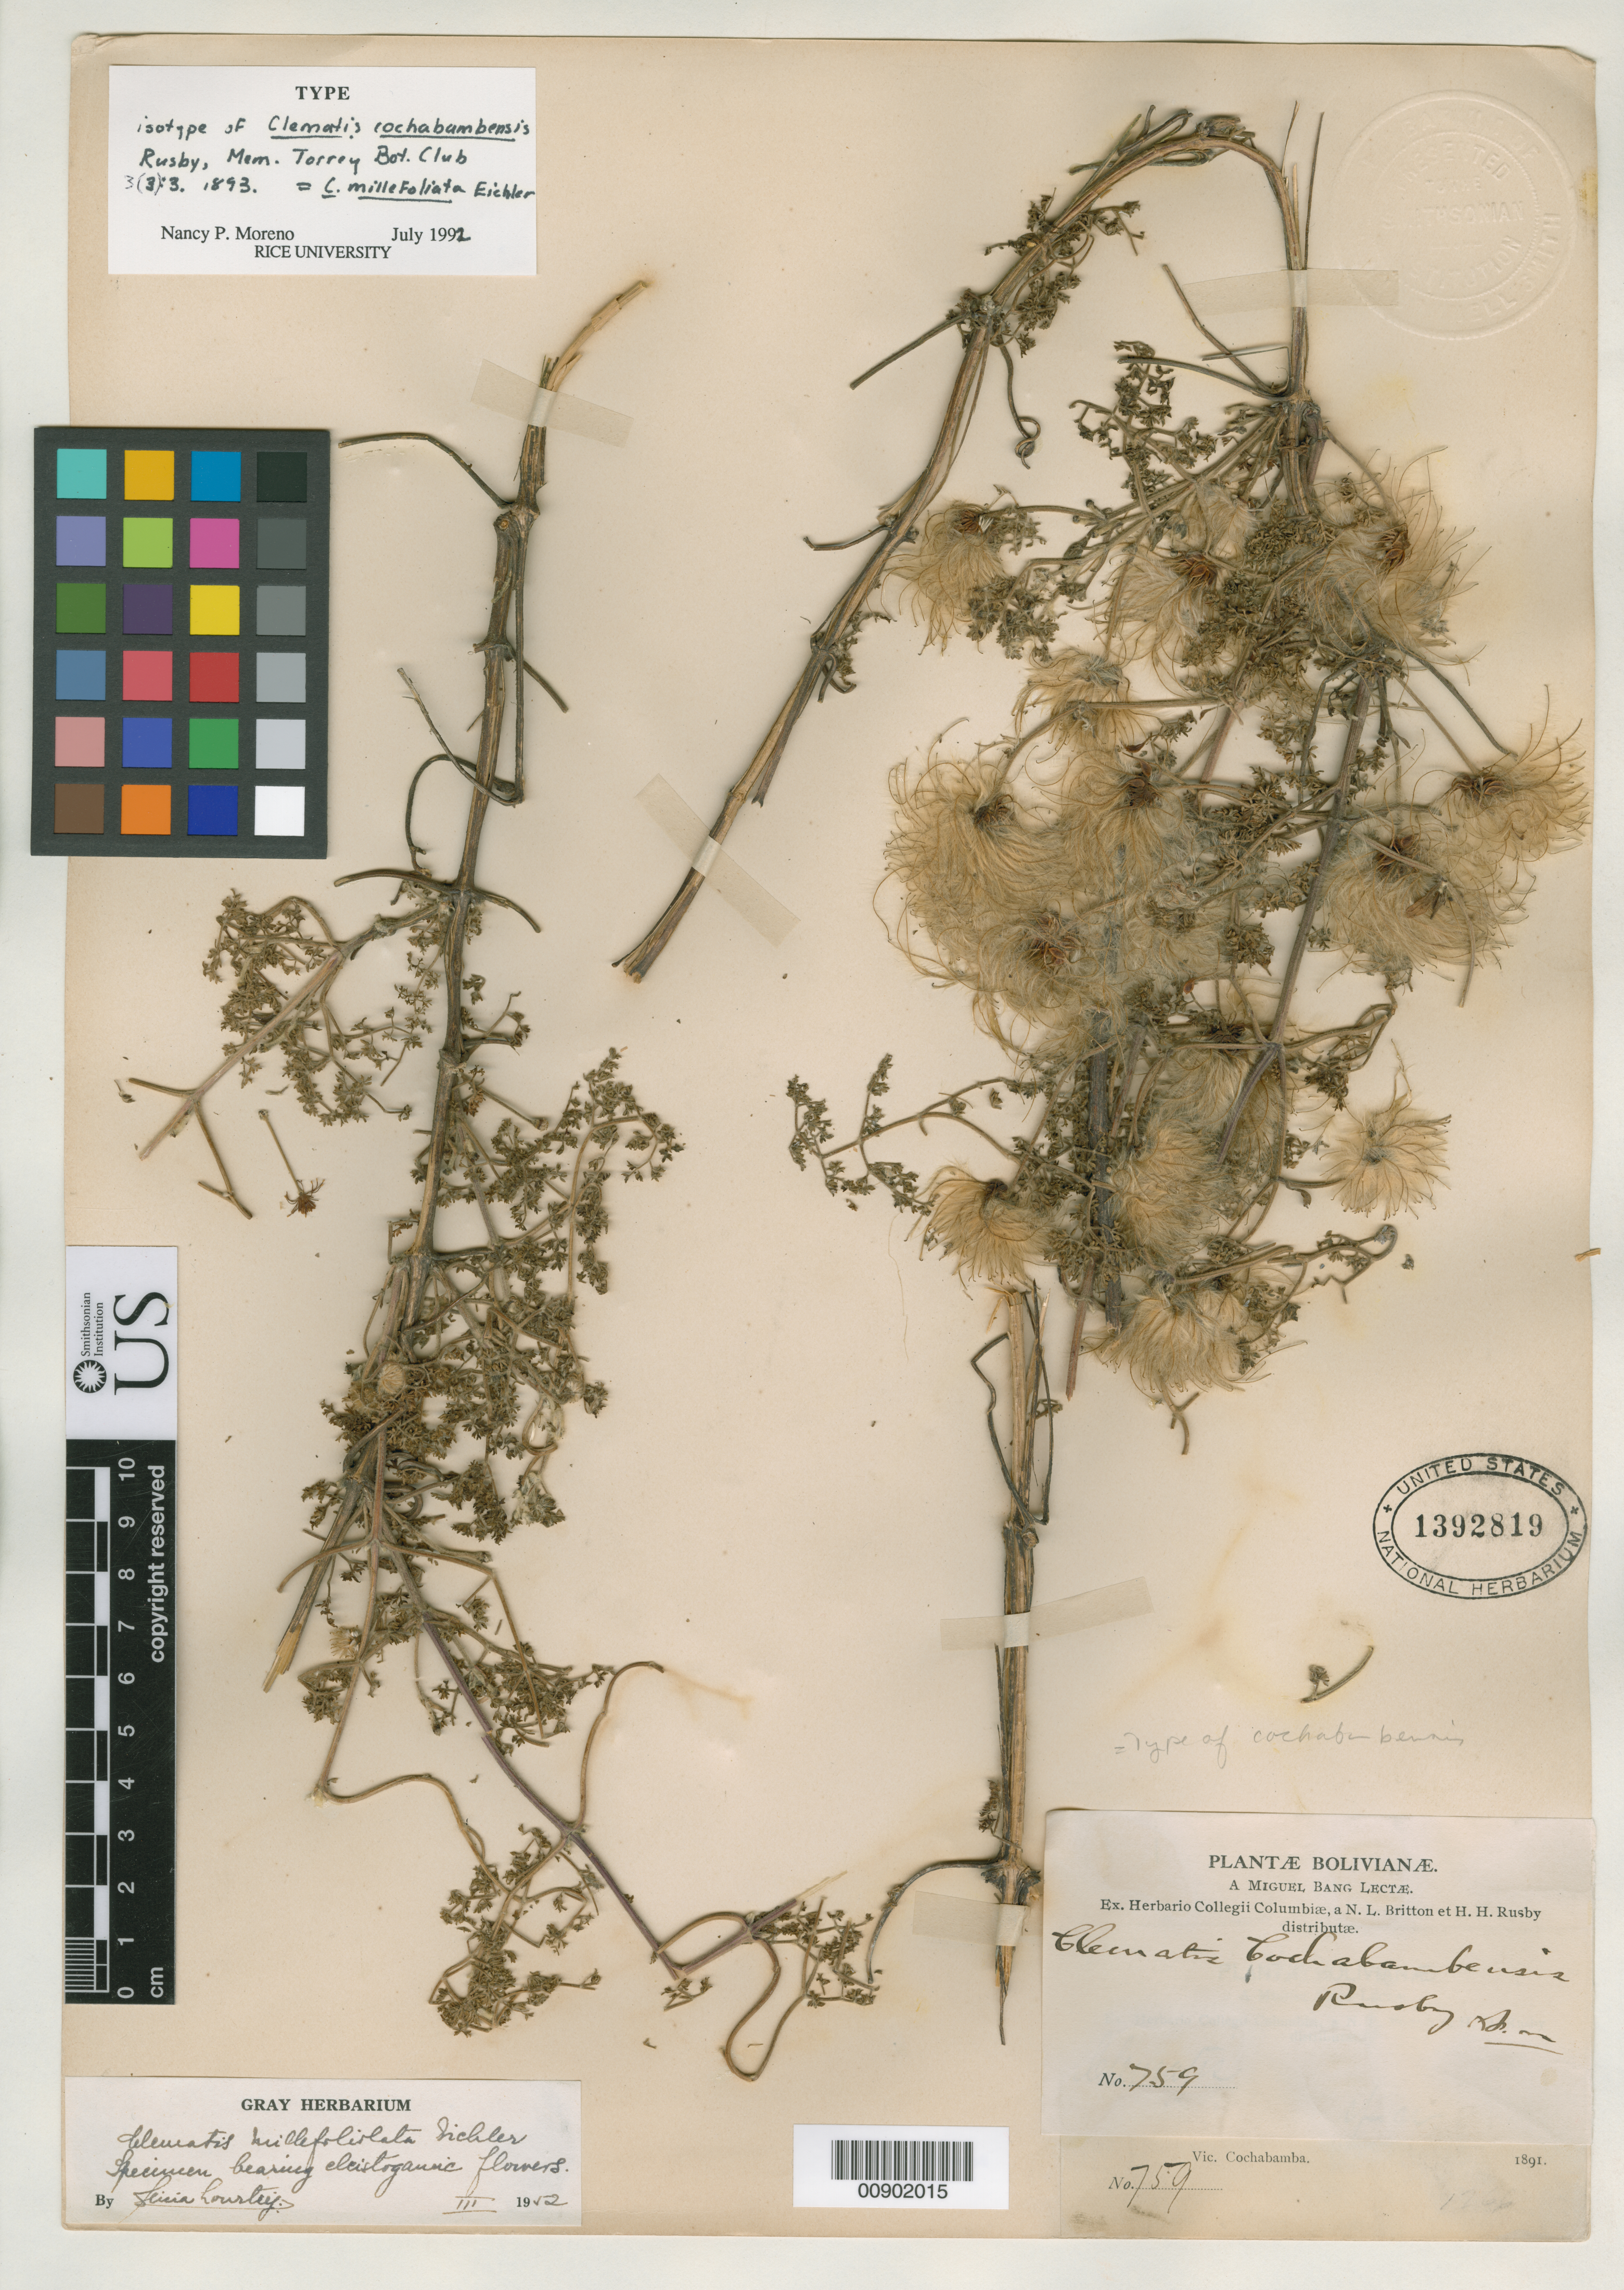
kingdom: Plantae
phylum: Tracheophyta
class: Magnoliopsida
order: Ranunculales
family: Ranunculaceae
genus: Clematis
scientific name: Clematis cochabambensis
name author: Rusby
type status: Isotype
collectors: M. Bang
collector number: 759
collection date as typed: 1891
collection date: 1891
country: Bolivia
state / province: Cochabamba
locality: Vic. Cochabamba.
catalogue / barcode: US 1392819